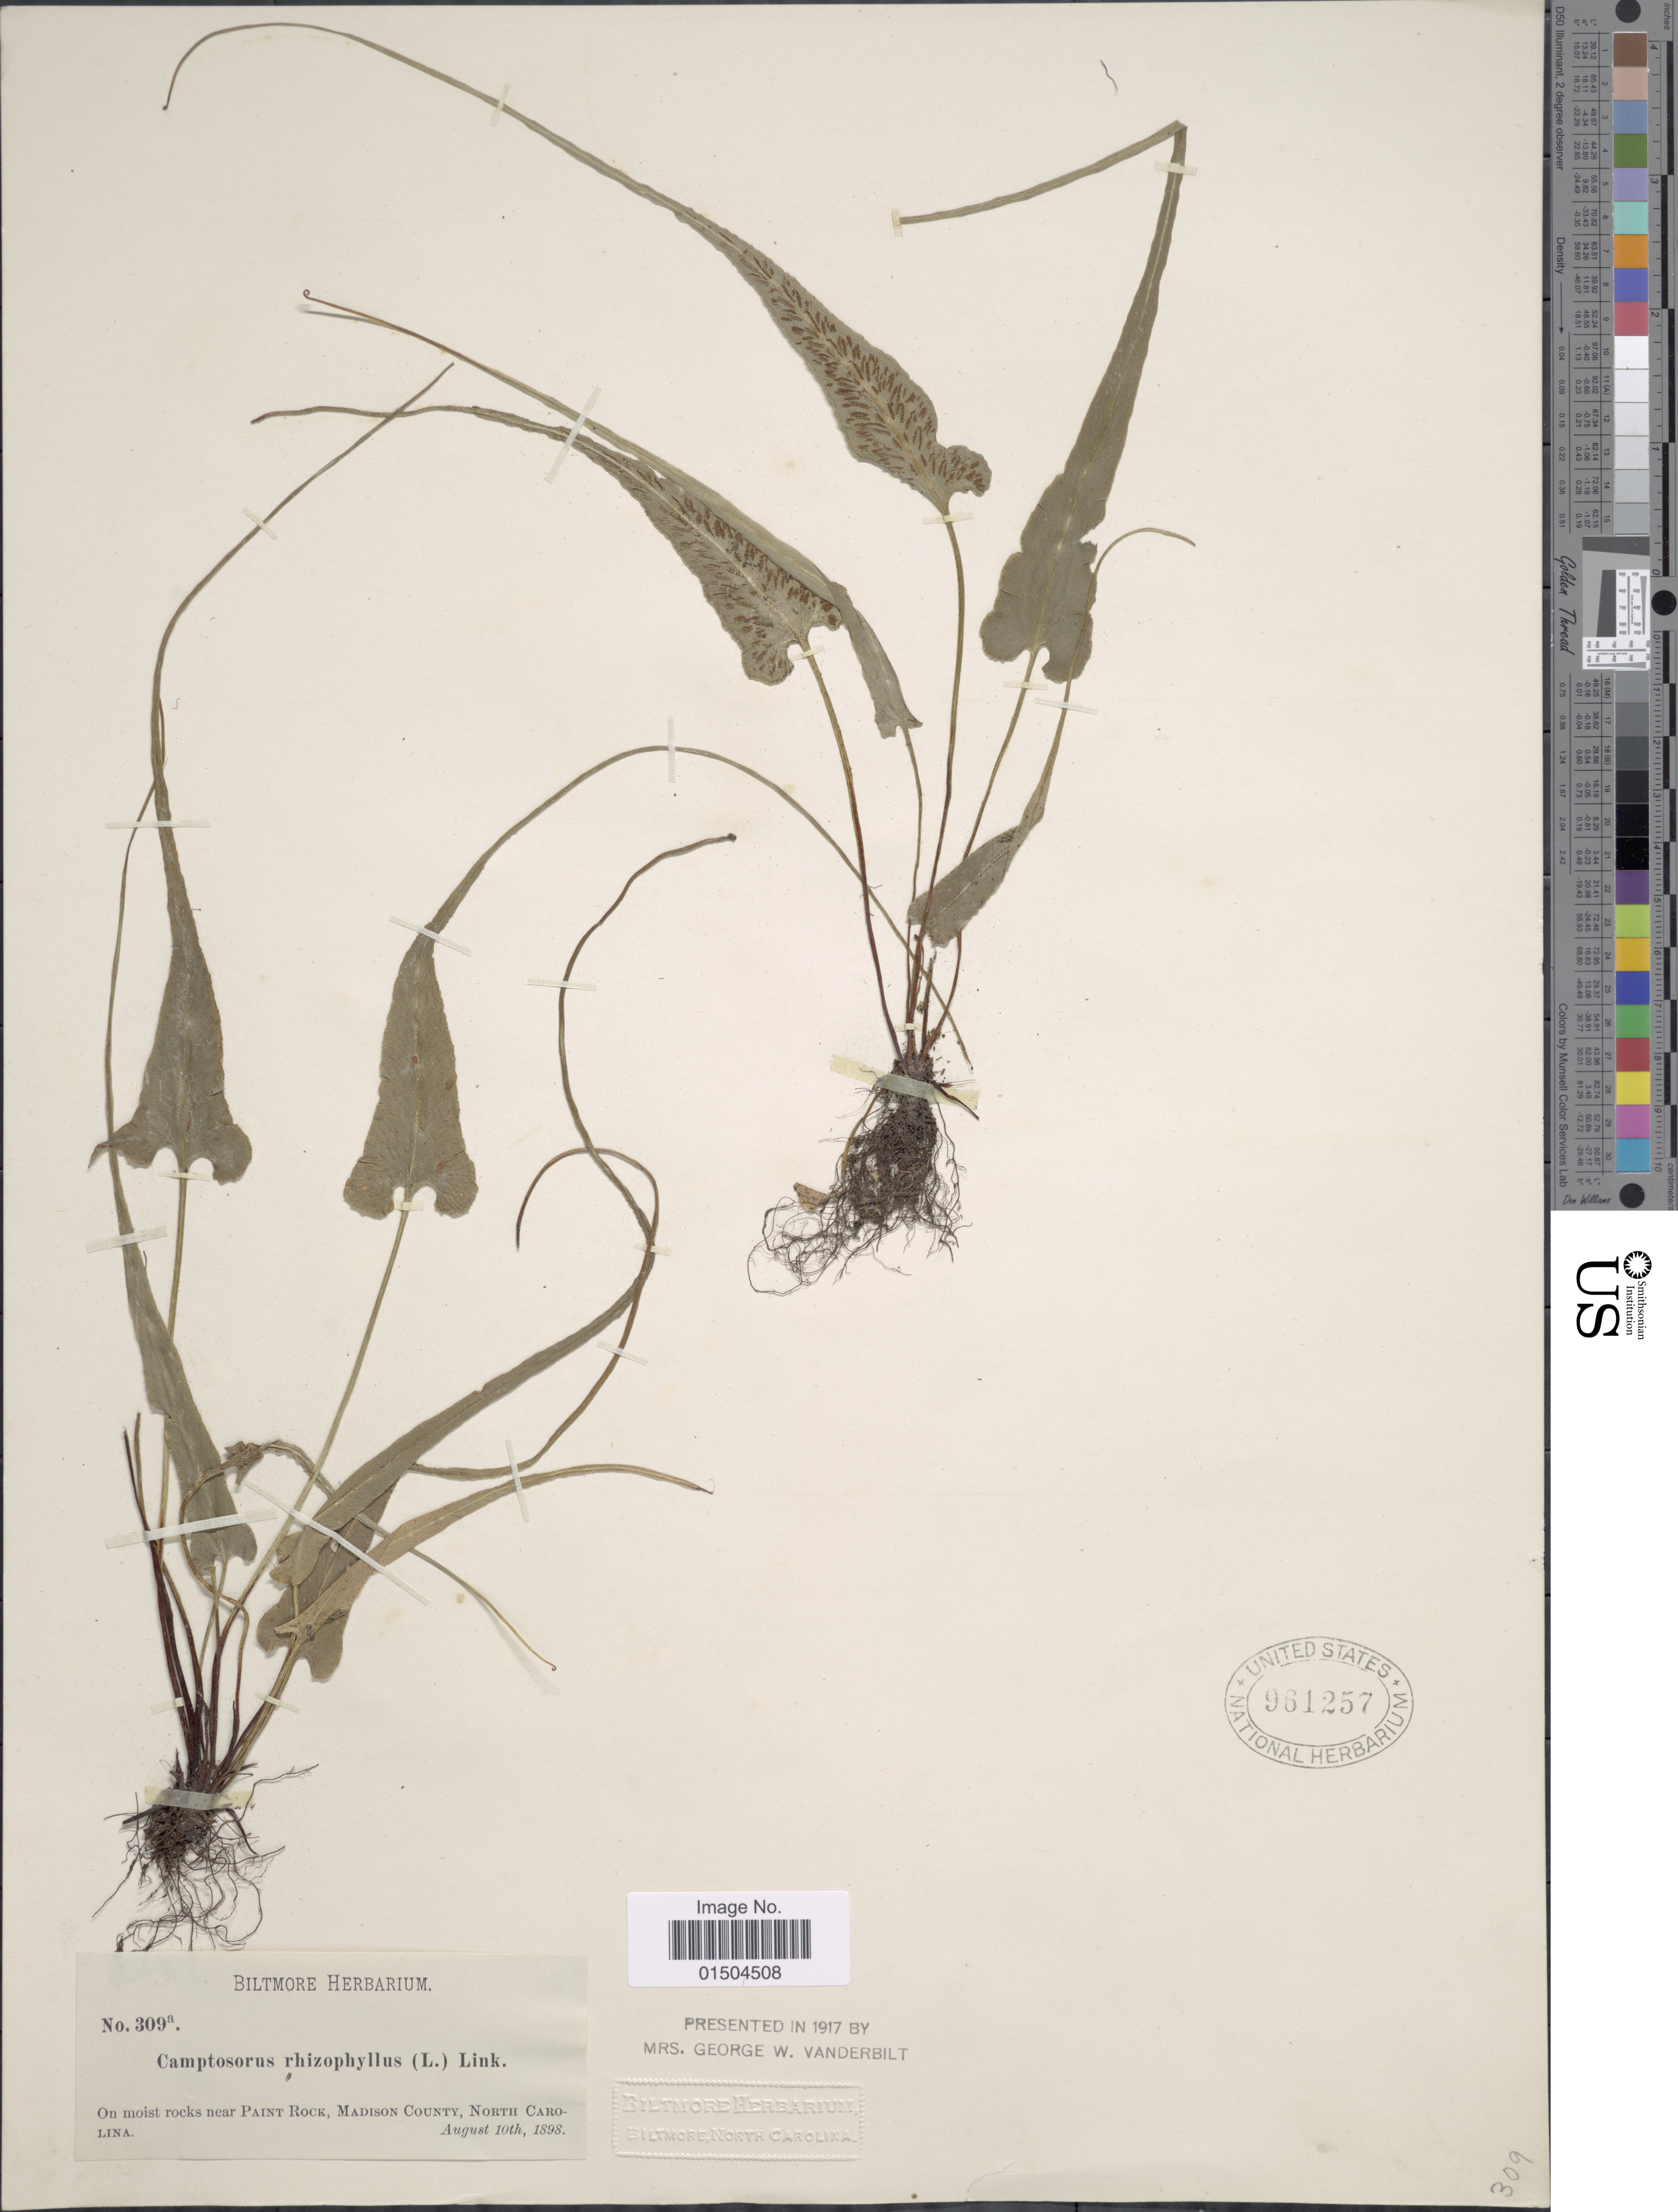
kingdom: Plantae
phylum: Tracheophyta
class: Polypodiopsida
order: Polypodiales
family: Aspleniaceae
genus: Asplenium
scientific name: Asplenium rhizophyllum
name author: L.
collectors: ex herb. Biltmore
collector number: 309a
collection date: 1898-08-10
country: United States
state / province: North Carolina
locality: On moist rocks near Paint Rock, Madison County.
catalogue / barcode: US 961257